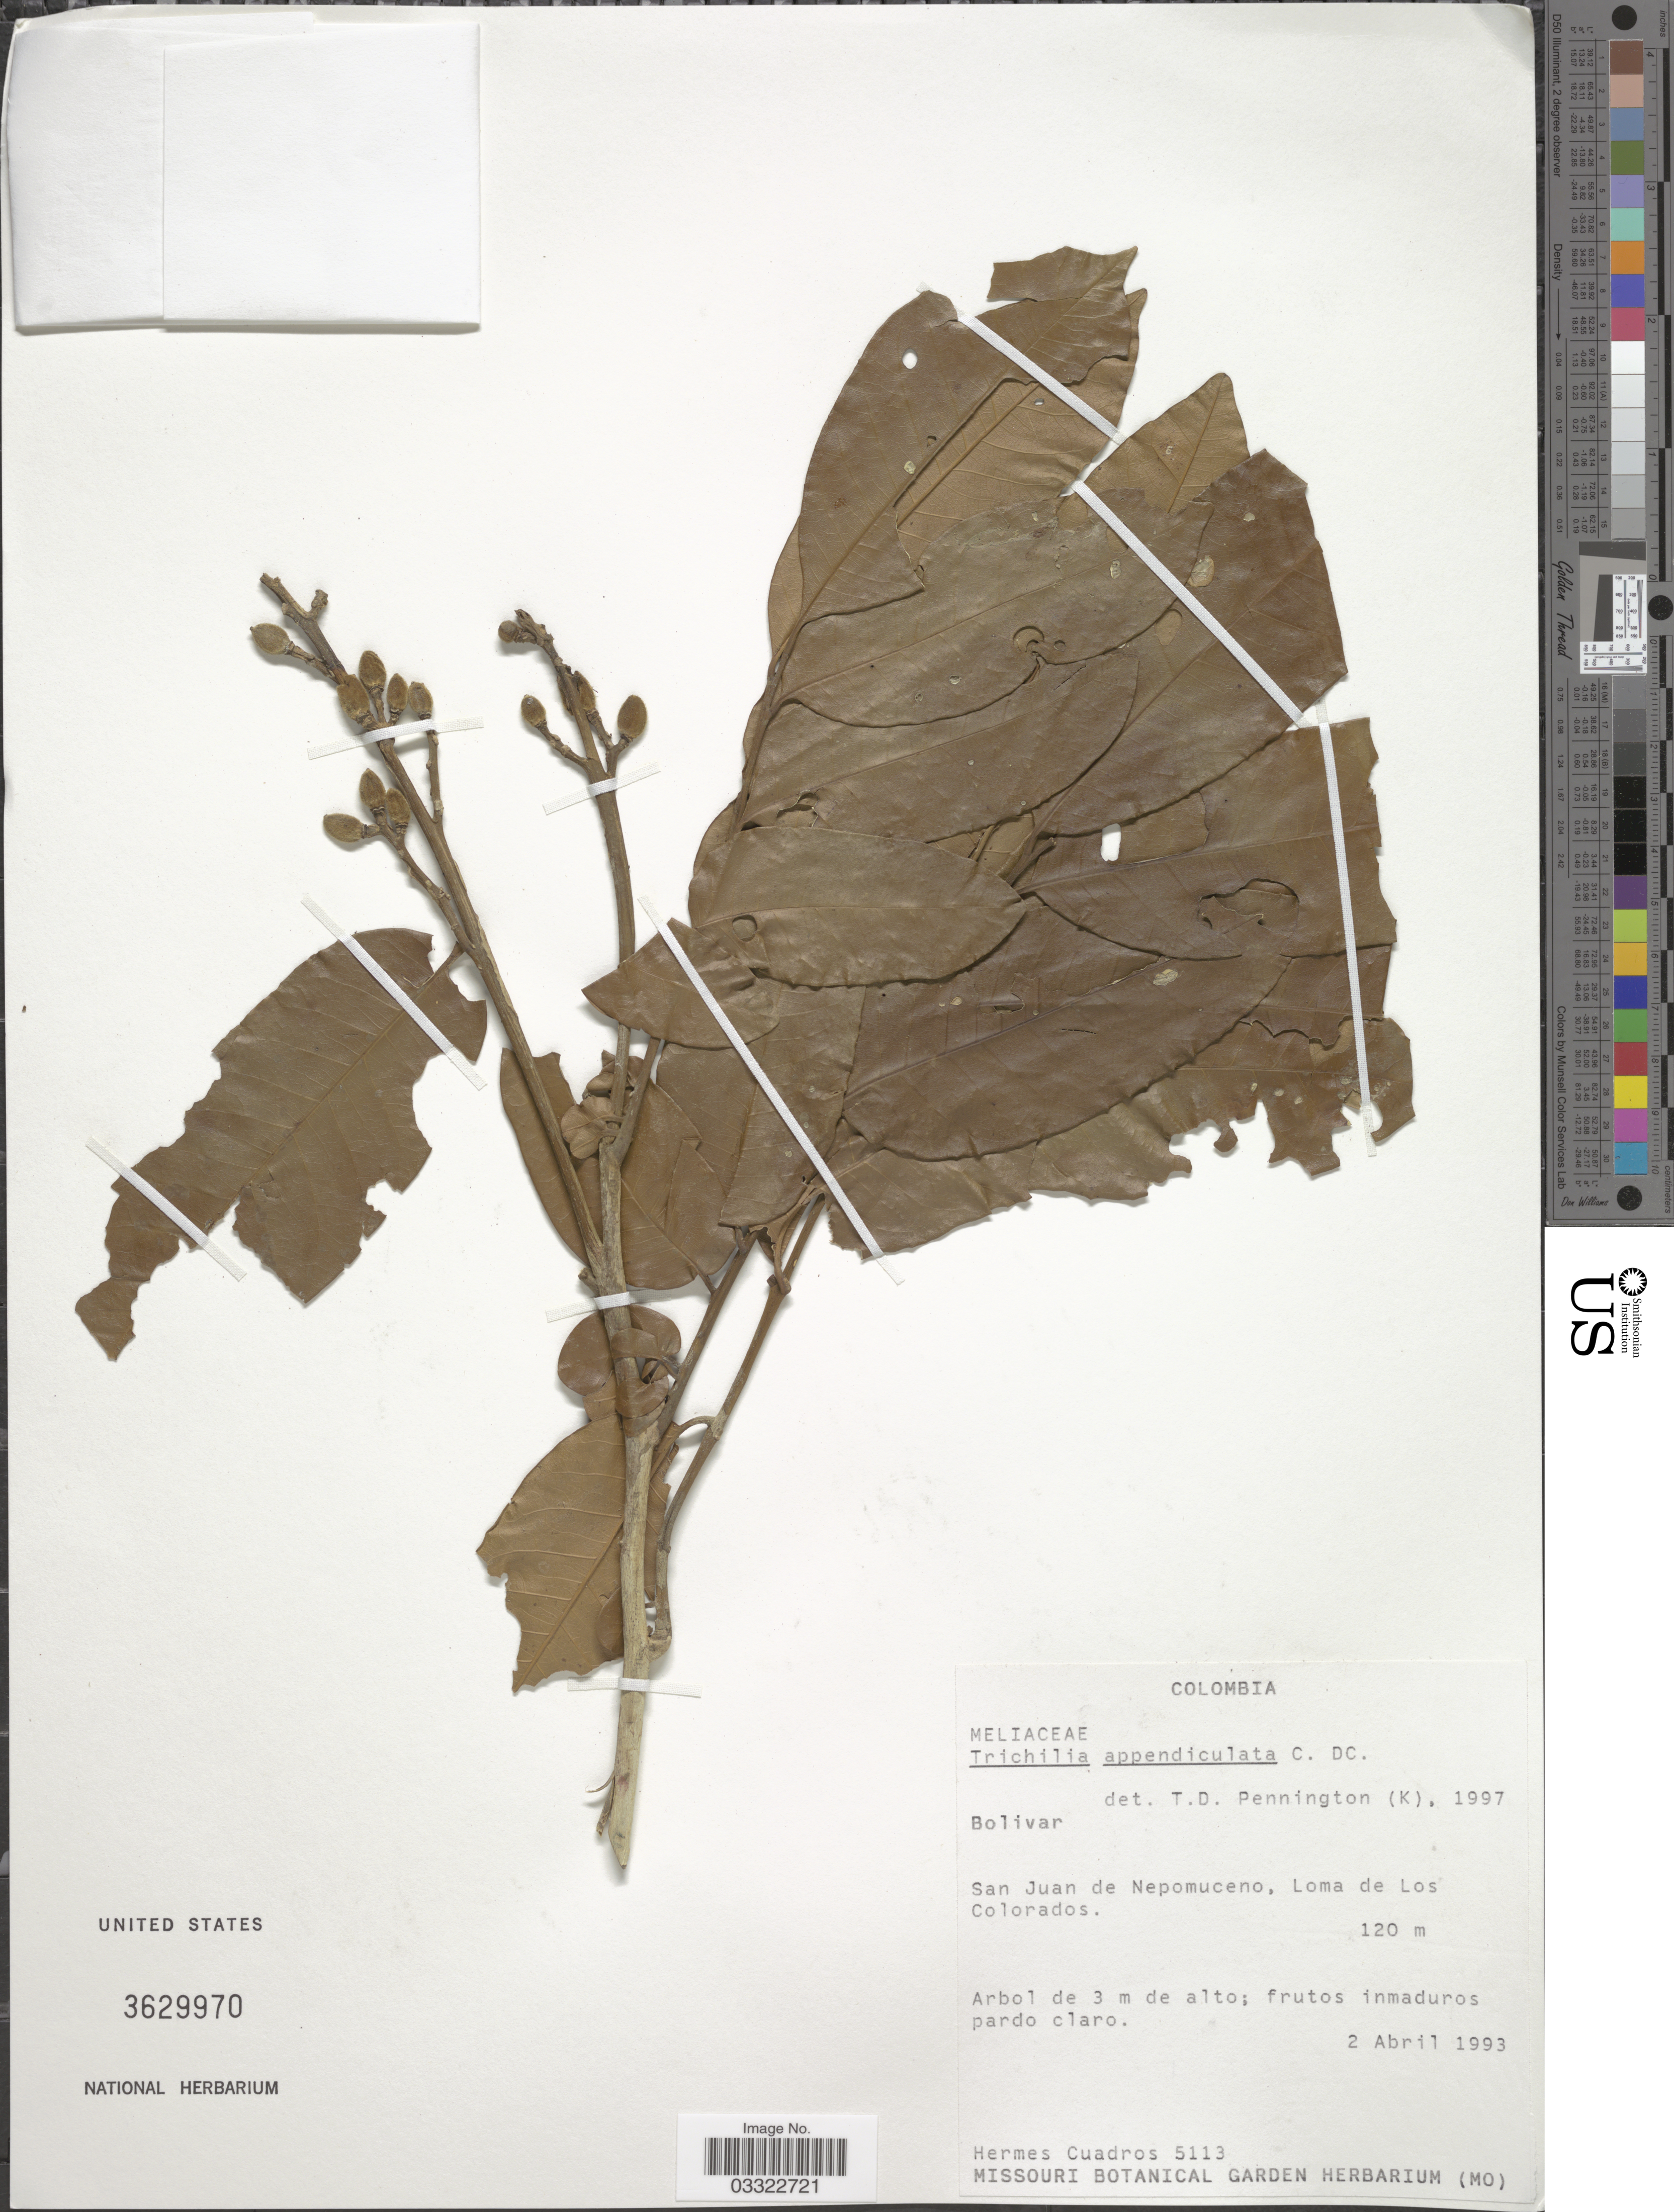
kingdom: Plantae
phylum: Tracheophyta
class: Magnoliopsida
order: Sapindales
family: Meliaceae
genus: Trichilia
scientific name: Trichilia appendiculata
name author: (Triana & Planch.) C. DC.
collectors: H. Cuadros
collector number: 5113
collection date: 1993-04-02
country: Colombia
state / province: Bolívar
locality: San Juan de Nepomuceno, Loma de Los Colorados.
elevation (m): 120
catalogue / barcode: US 3629970